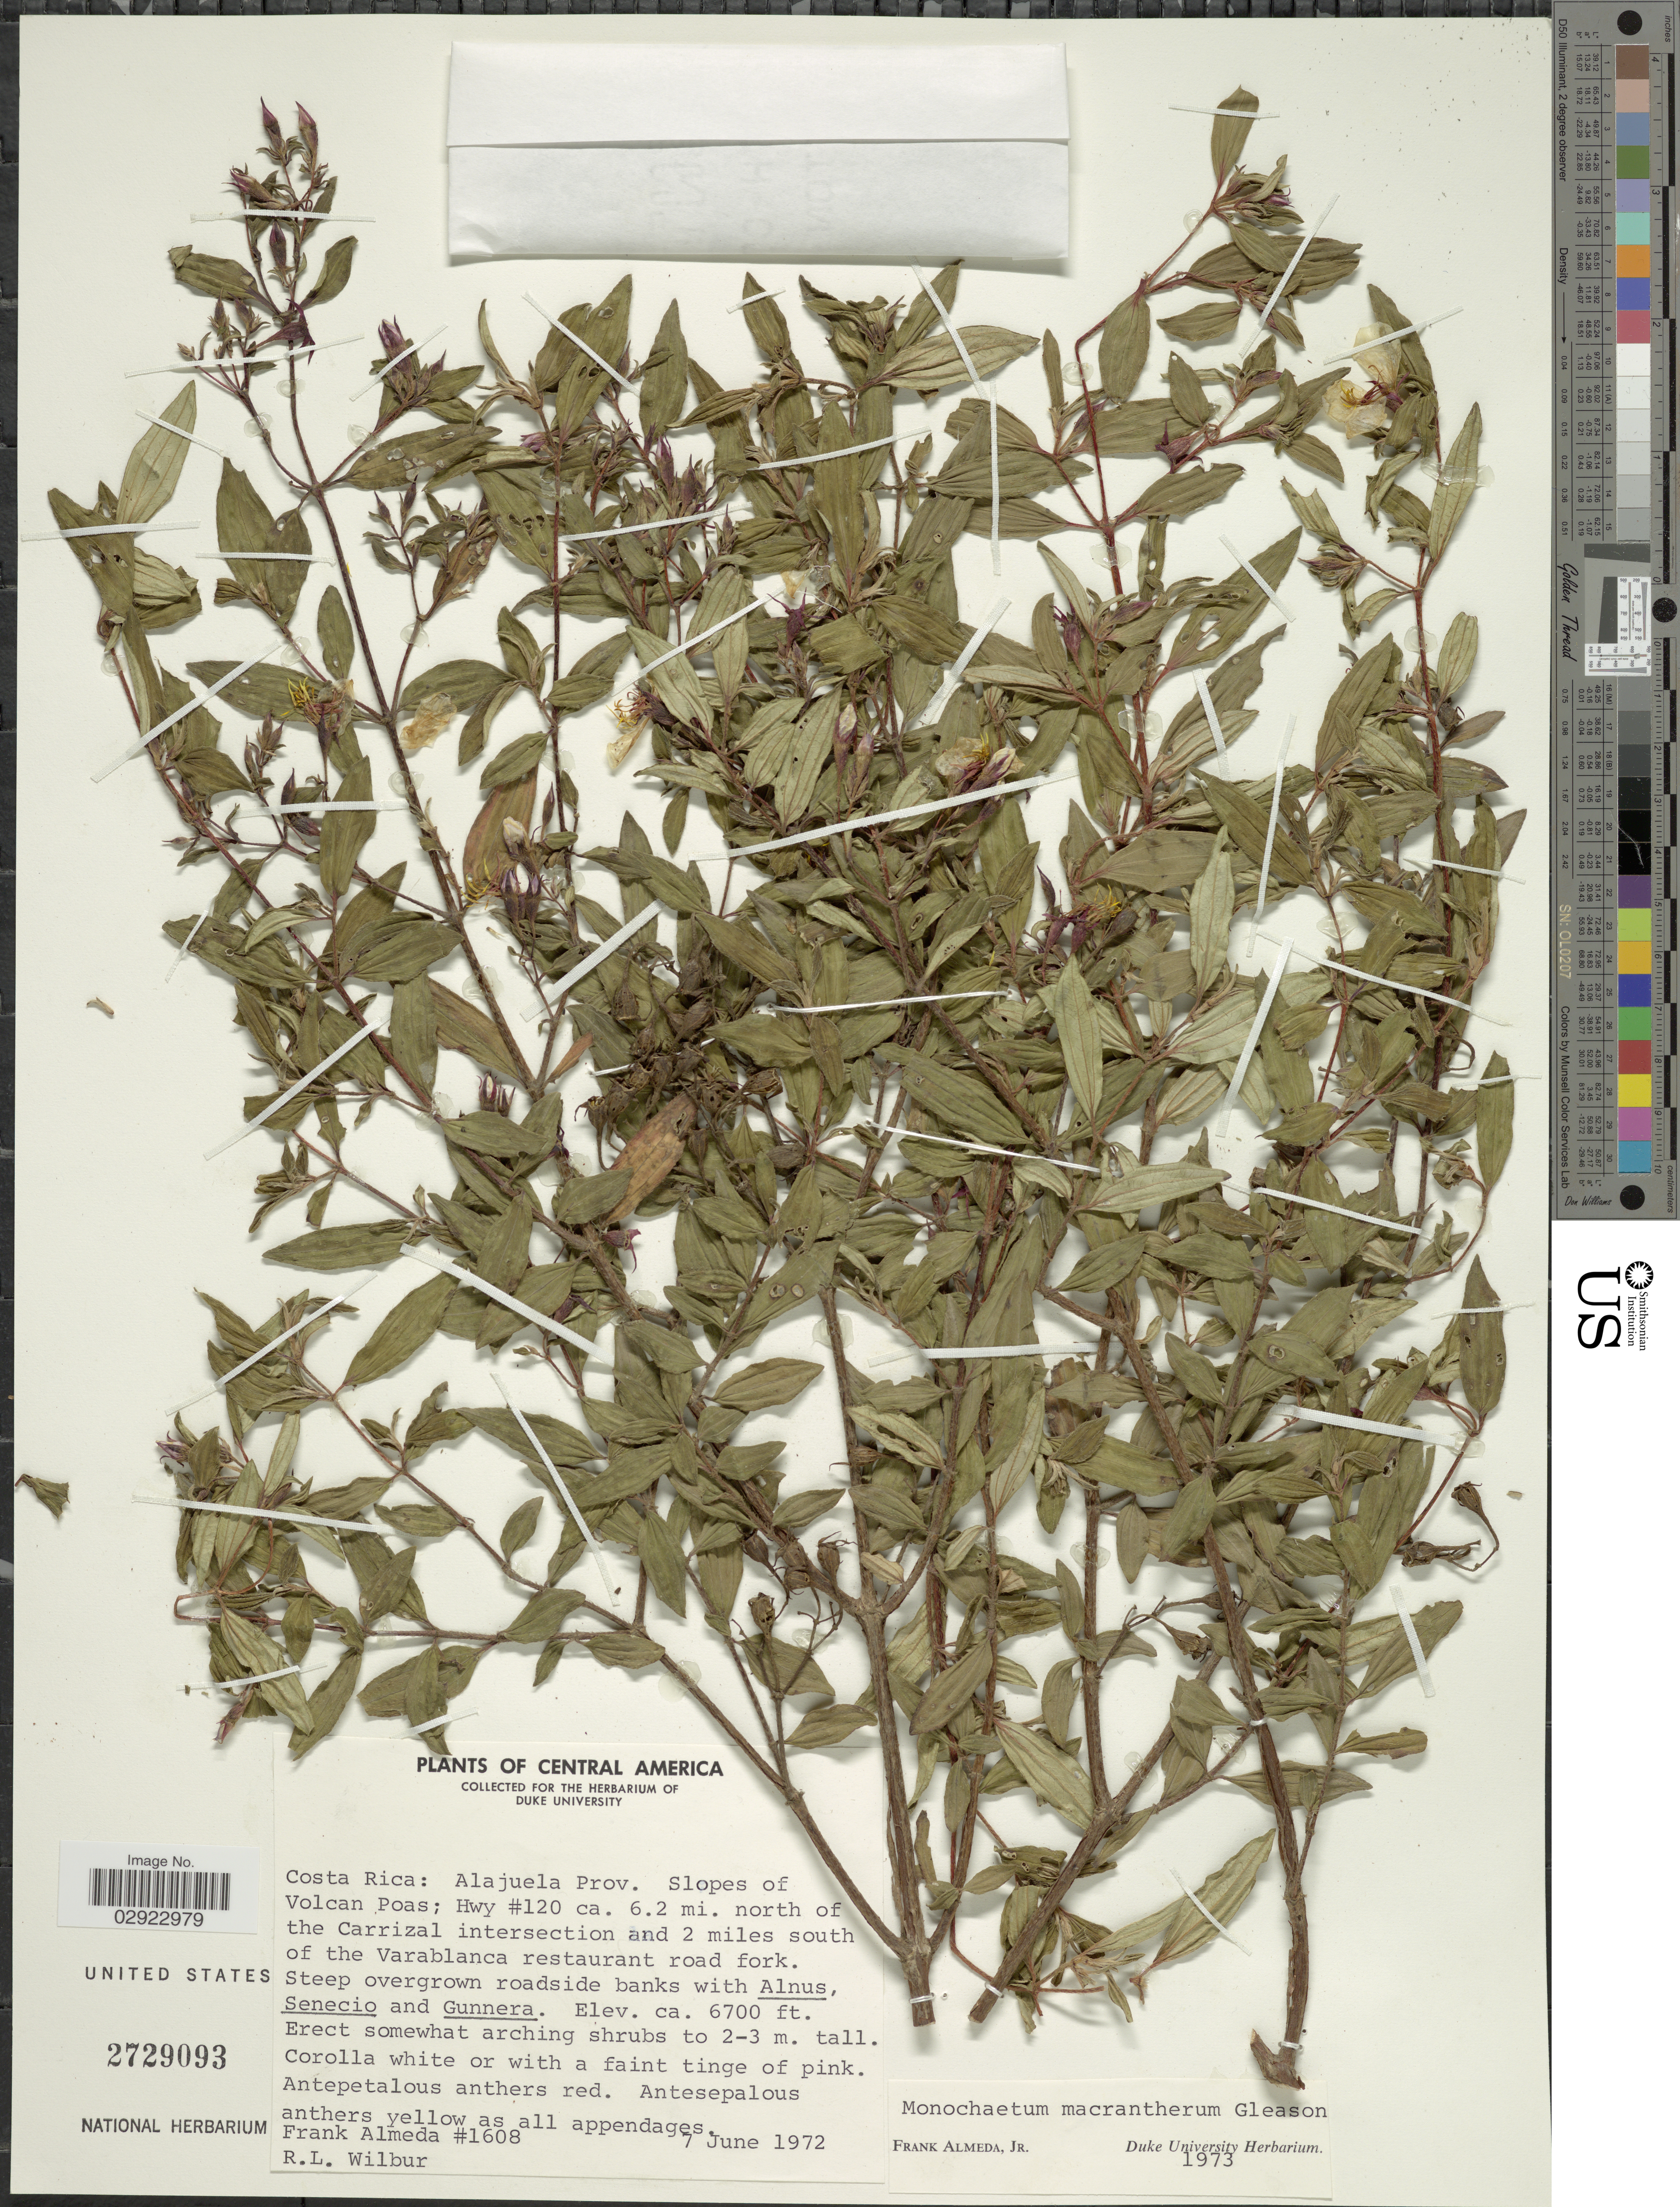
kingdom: Plantae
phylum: Tracheophyta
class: Magnoliopsida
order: Myrtales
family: Melastomataceae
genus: Monochaetum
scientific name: Monochaetum macrantherum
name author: Gleason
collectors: F. Almeda & R. L. Wilbur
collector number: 1608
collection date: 1972-06-07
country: Costa Rica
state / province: Alajuela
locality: Costa Rica: Alajuela Prov. Slopes of Volcan Poas; Hwy #120 ca. 6.2 mi. north of the Carrizal intersection and 2 miles south of the Varablanca restaurant road fork.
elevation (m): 2042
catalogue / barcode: US 2729093